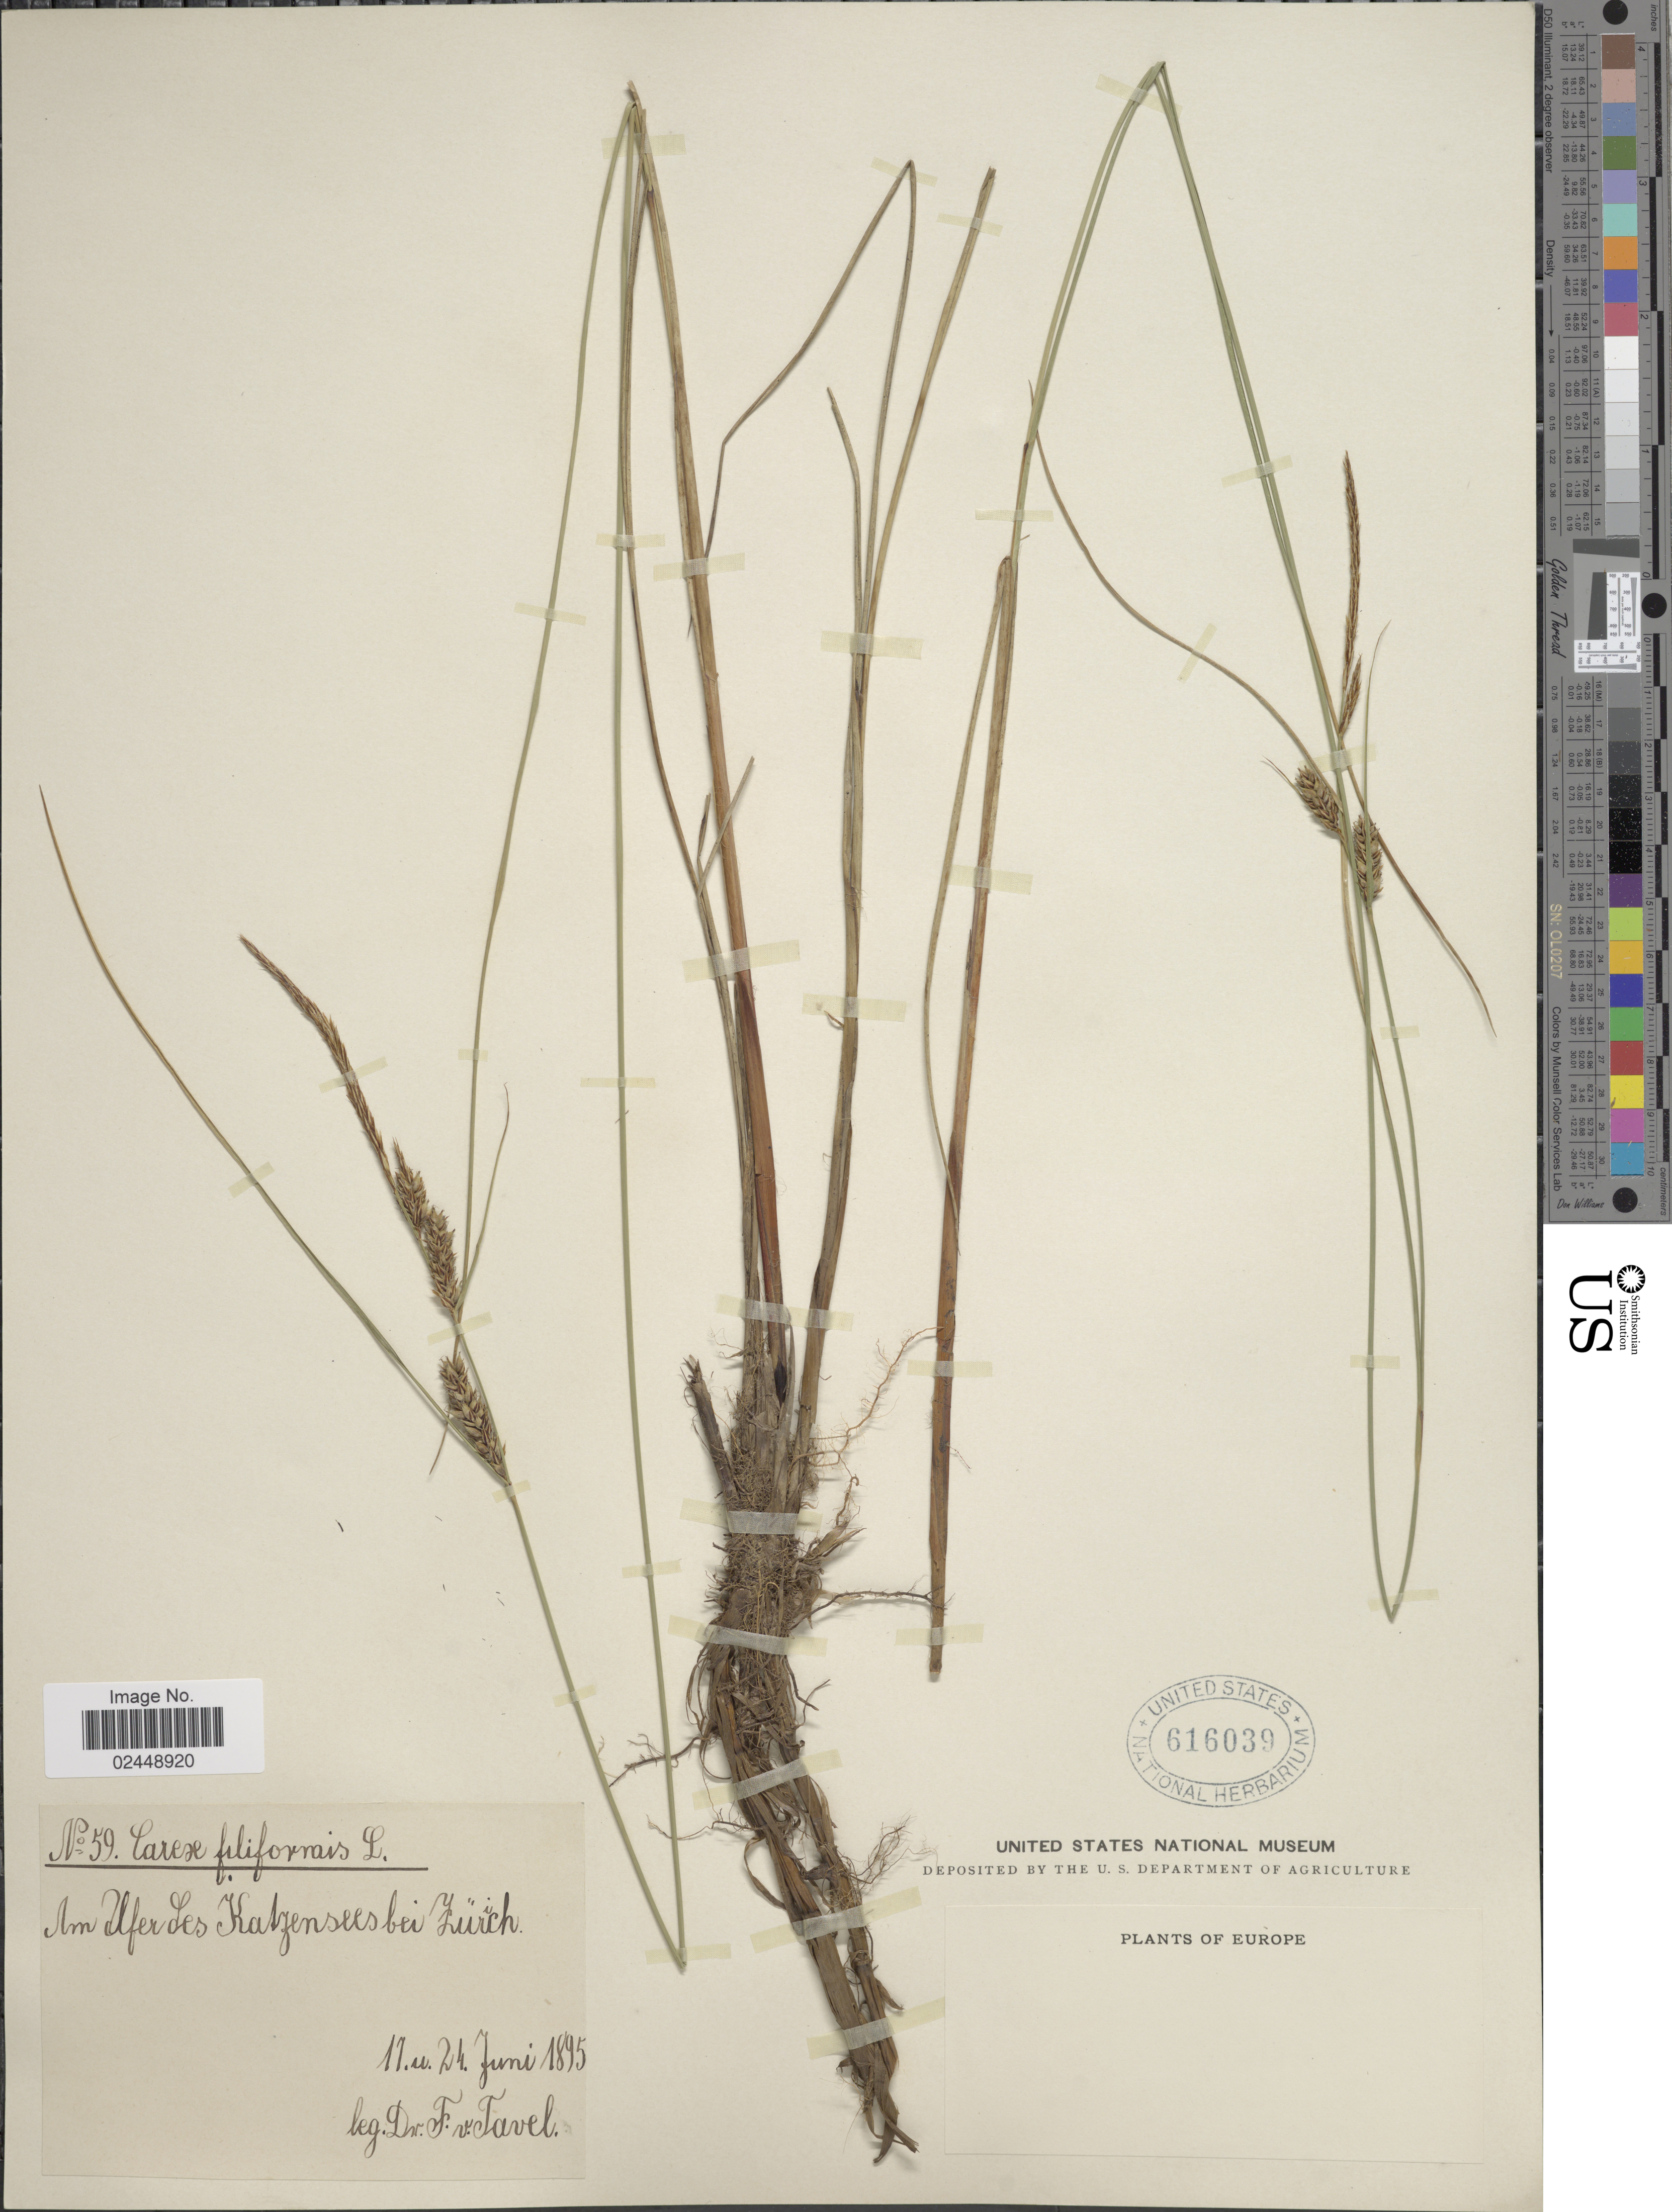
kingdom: Plantae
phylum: Tracheophyta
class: Liliopsida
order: Poales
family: Cyperaceae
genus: Carex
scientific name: Carex lasiocarpa var. lasiocarpa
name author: Ehrh.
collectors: R. Tavel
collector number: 59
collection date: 1895-06-17/1895-06-24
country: Switzerland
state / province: Zurich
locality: Am Ufer des Katzensees bei Zurich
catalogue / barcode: US 616039